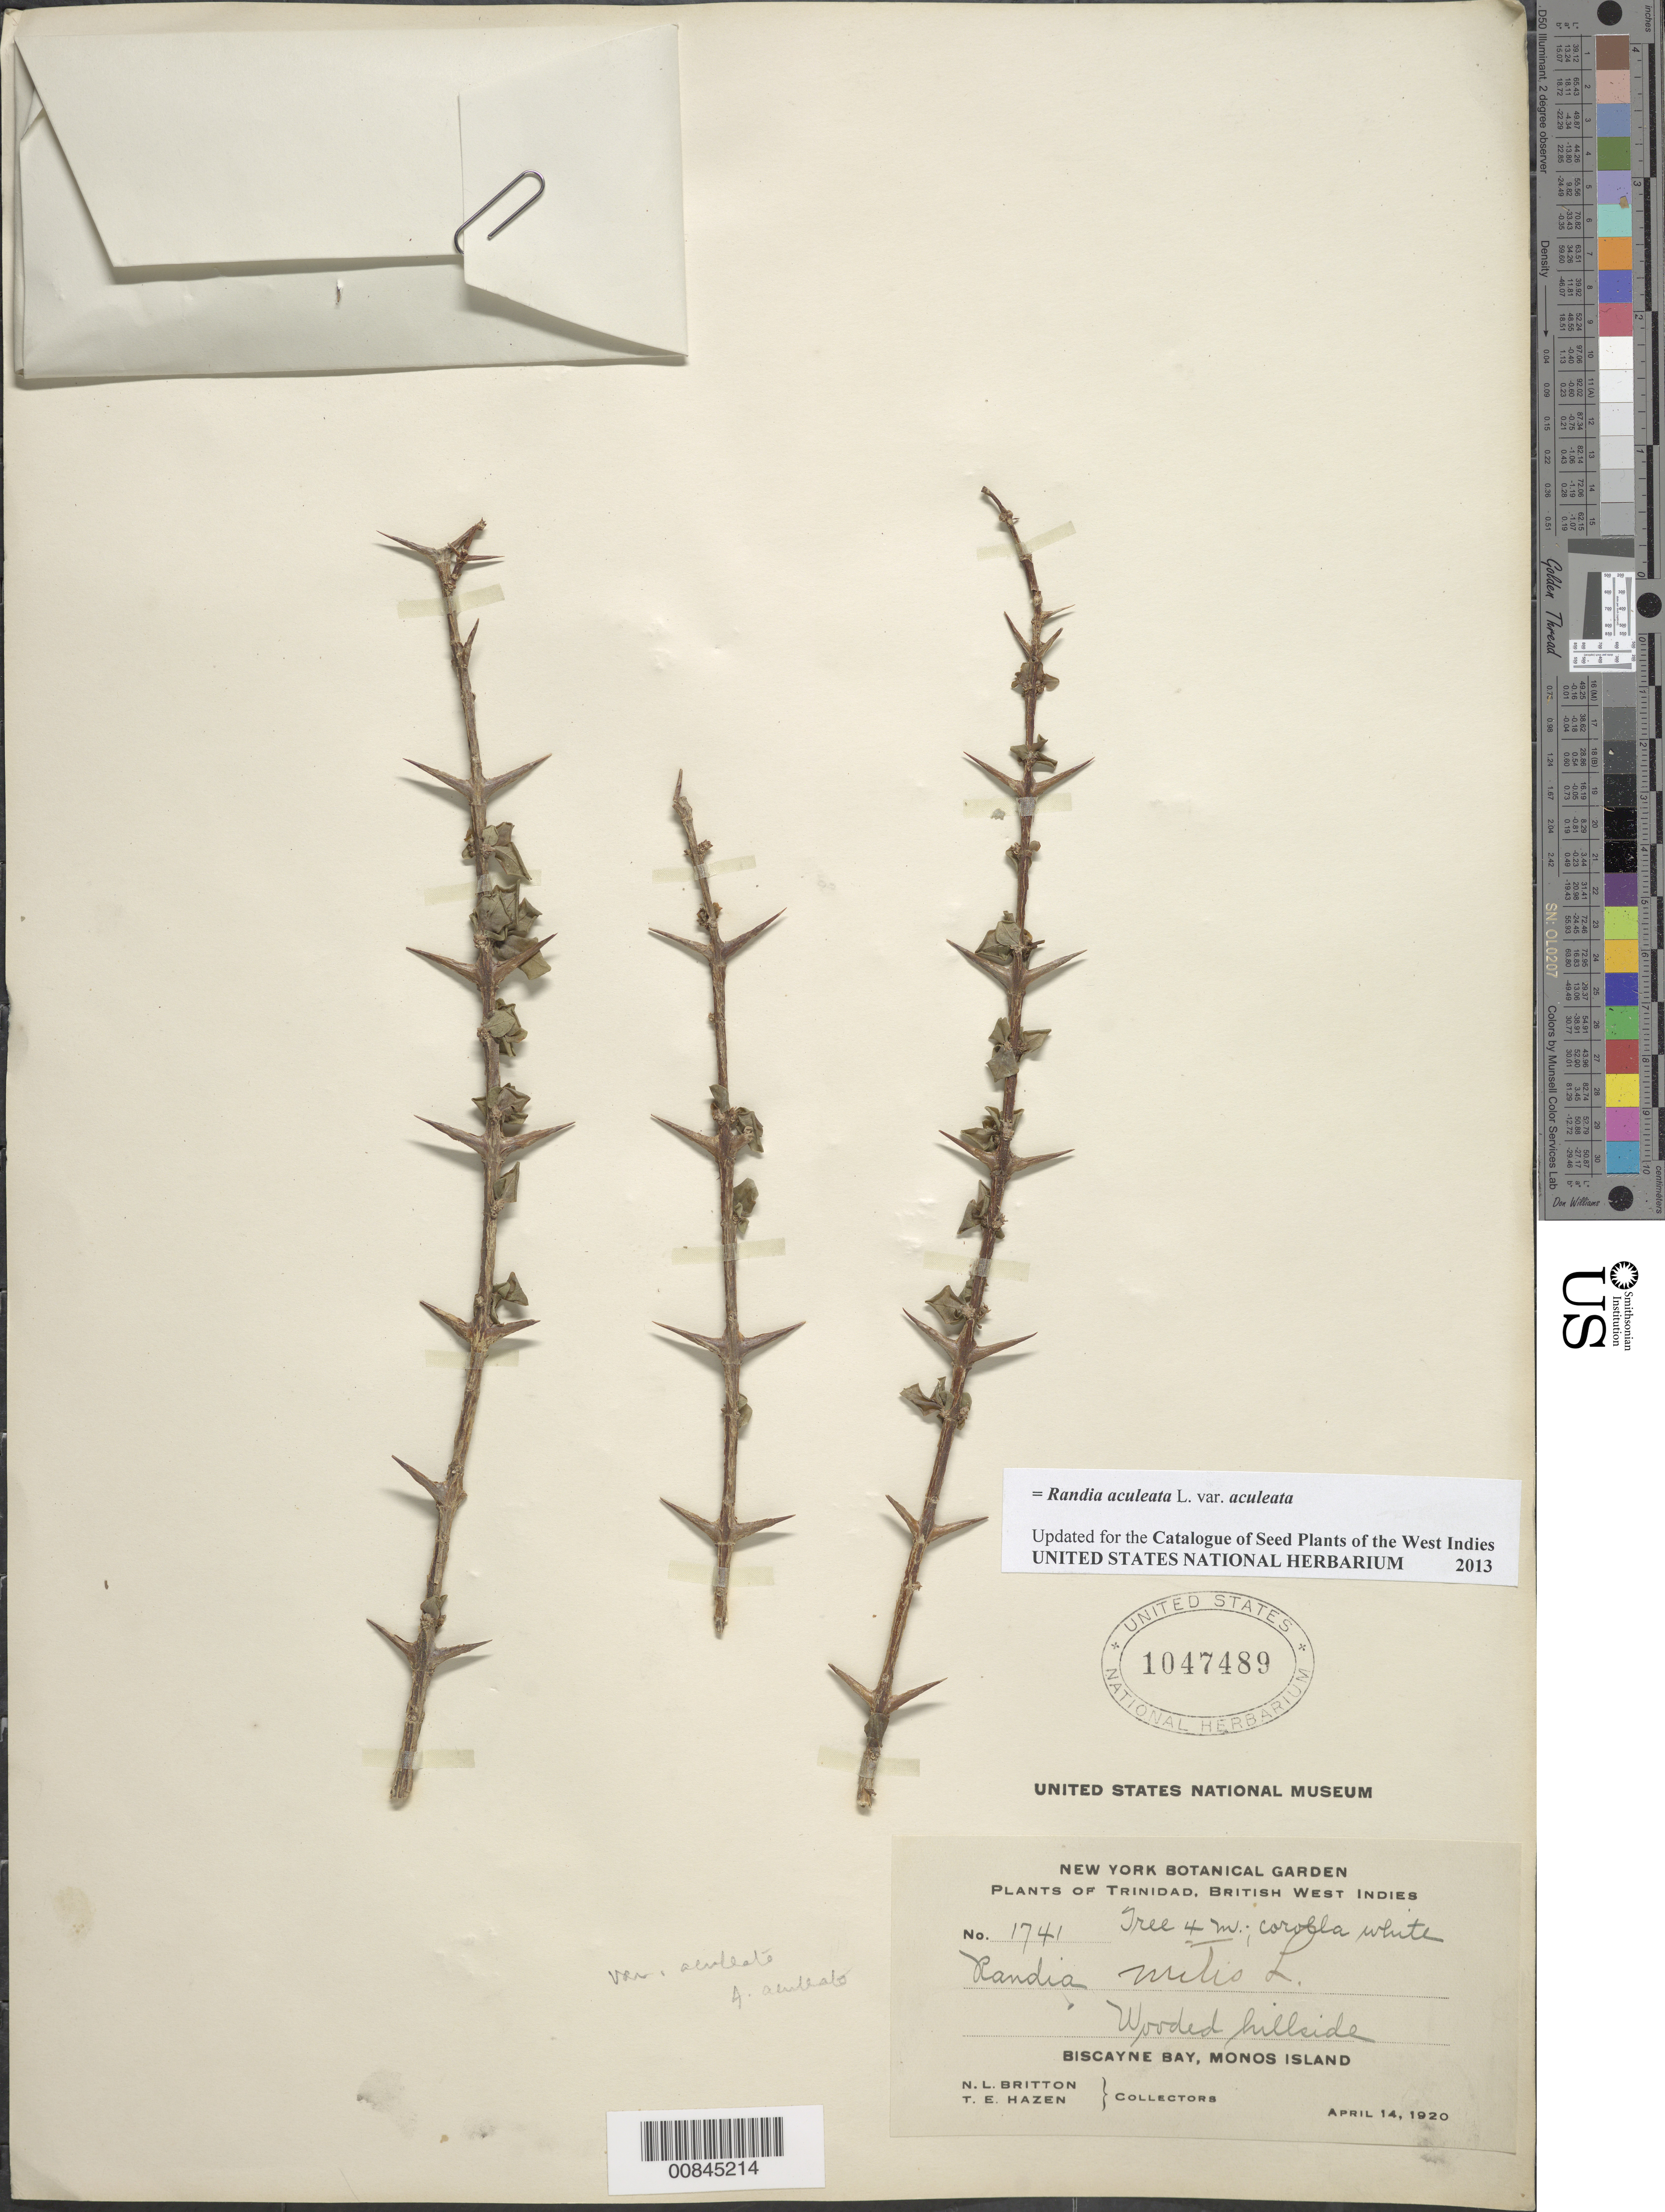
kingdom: Plantae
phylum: Tracheophyta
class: Magnoliopsida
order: Gentianales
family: Rubiaceae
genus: Randia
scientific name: Randia aculeata var. aculeata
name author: L.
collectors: N. Britton & T. E. Hazen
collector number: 1741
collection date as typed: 14 Apr 1920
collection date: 1920-04-14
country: Trinidad and Tobago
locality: Biscayne Bay, Monos Island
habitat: Wooded hillside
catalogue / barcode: US 1047489